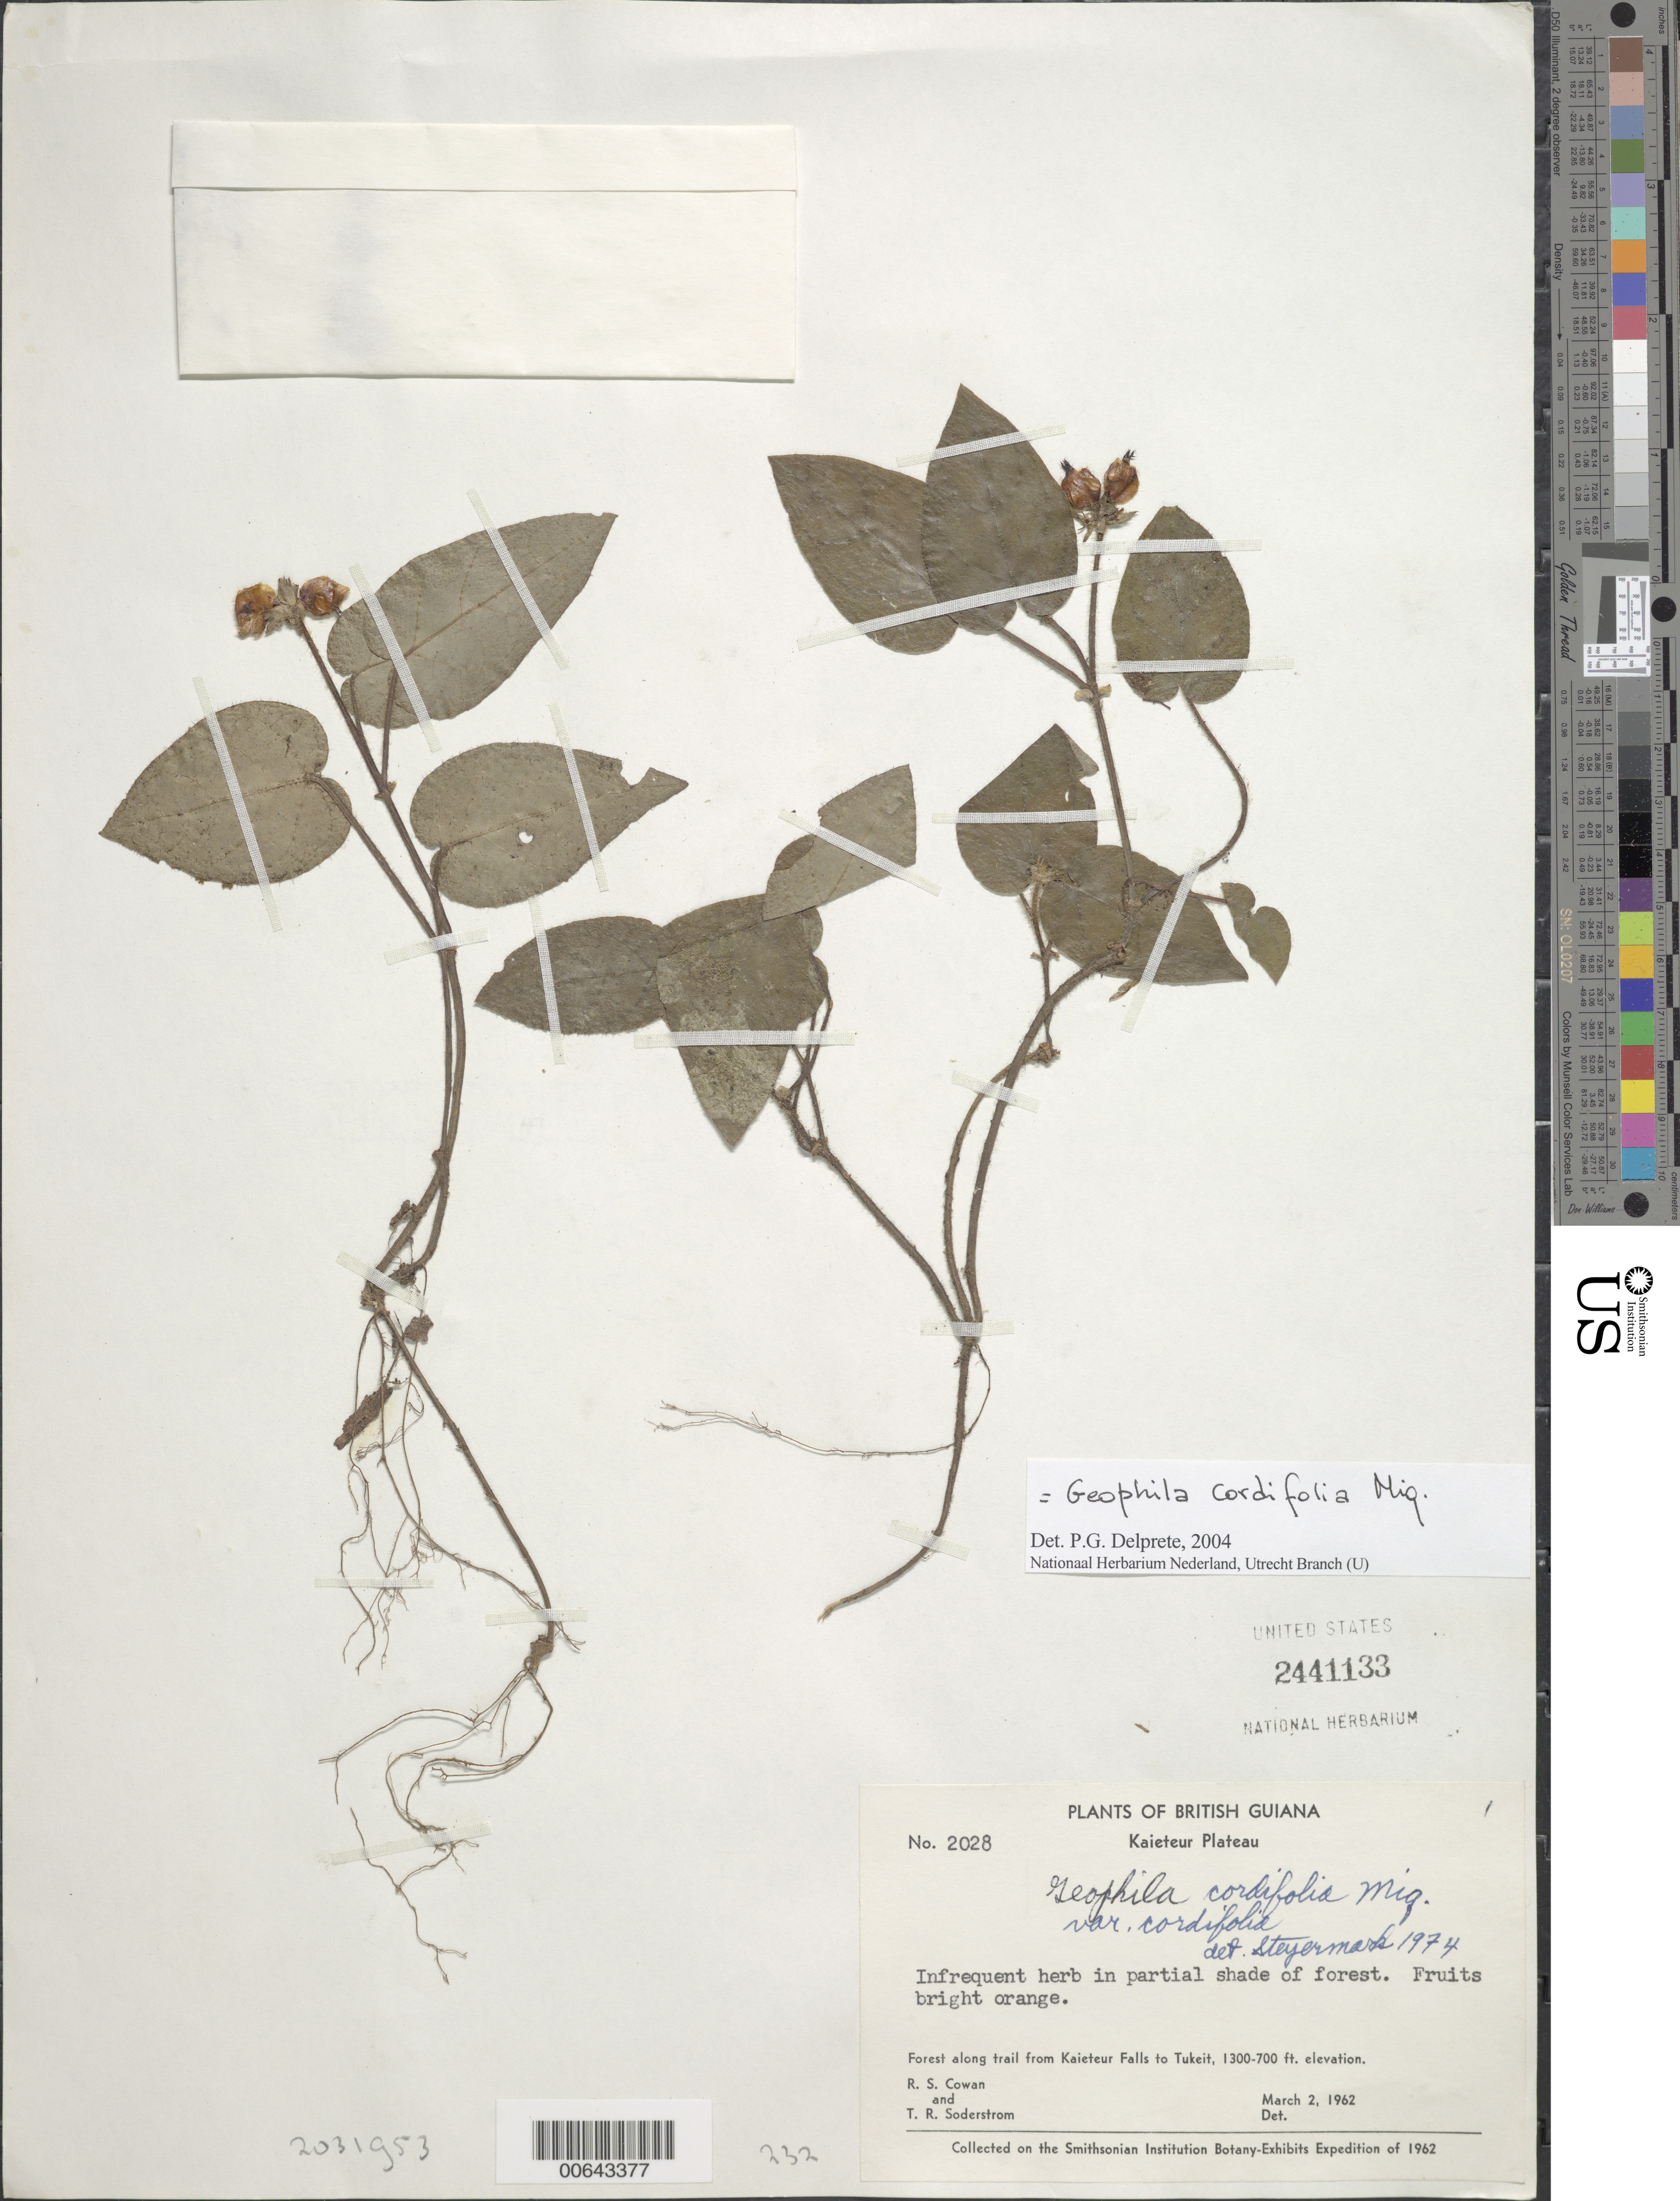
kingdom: Plantae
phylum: Tracheophyta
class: Magnoliopsida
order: Gentianales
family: Rubiaceae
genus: Geophila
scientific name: Geophila cordifolia var. cordifolia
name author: Miq.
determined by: Delprete, P. G., Herb. de Guyane Cay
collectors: R. S. Cowan & T. R. Soderstrom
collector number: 2028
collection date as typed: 2-Mar-62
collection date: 1962-03-02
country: Guyana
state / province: Potaro-Siparuni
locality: Kaieteur Plateau, trail from Kaieteur Plateau to Tukeit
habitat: In partial shade of forest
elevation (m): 213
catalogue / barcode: US 2441133